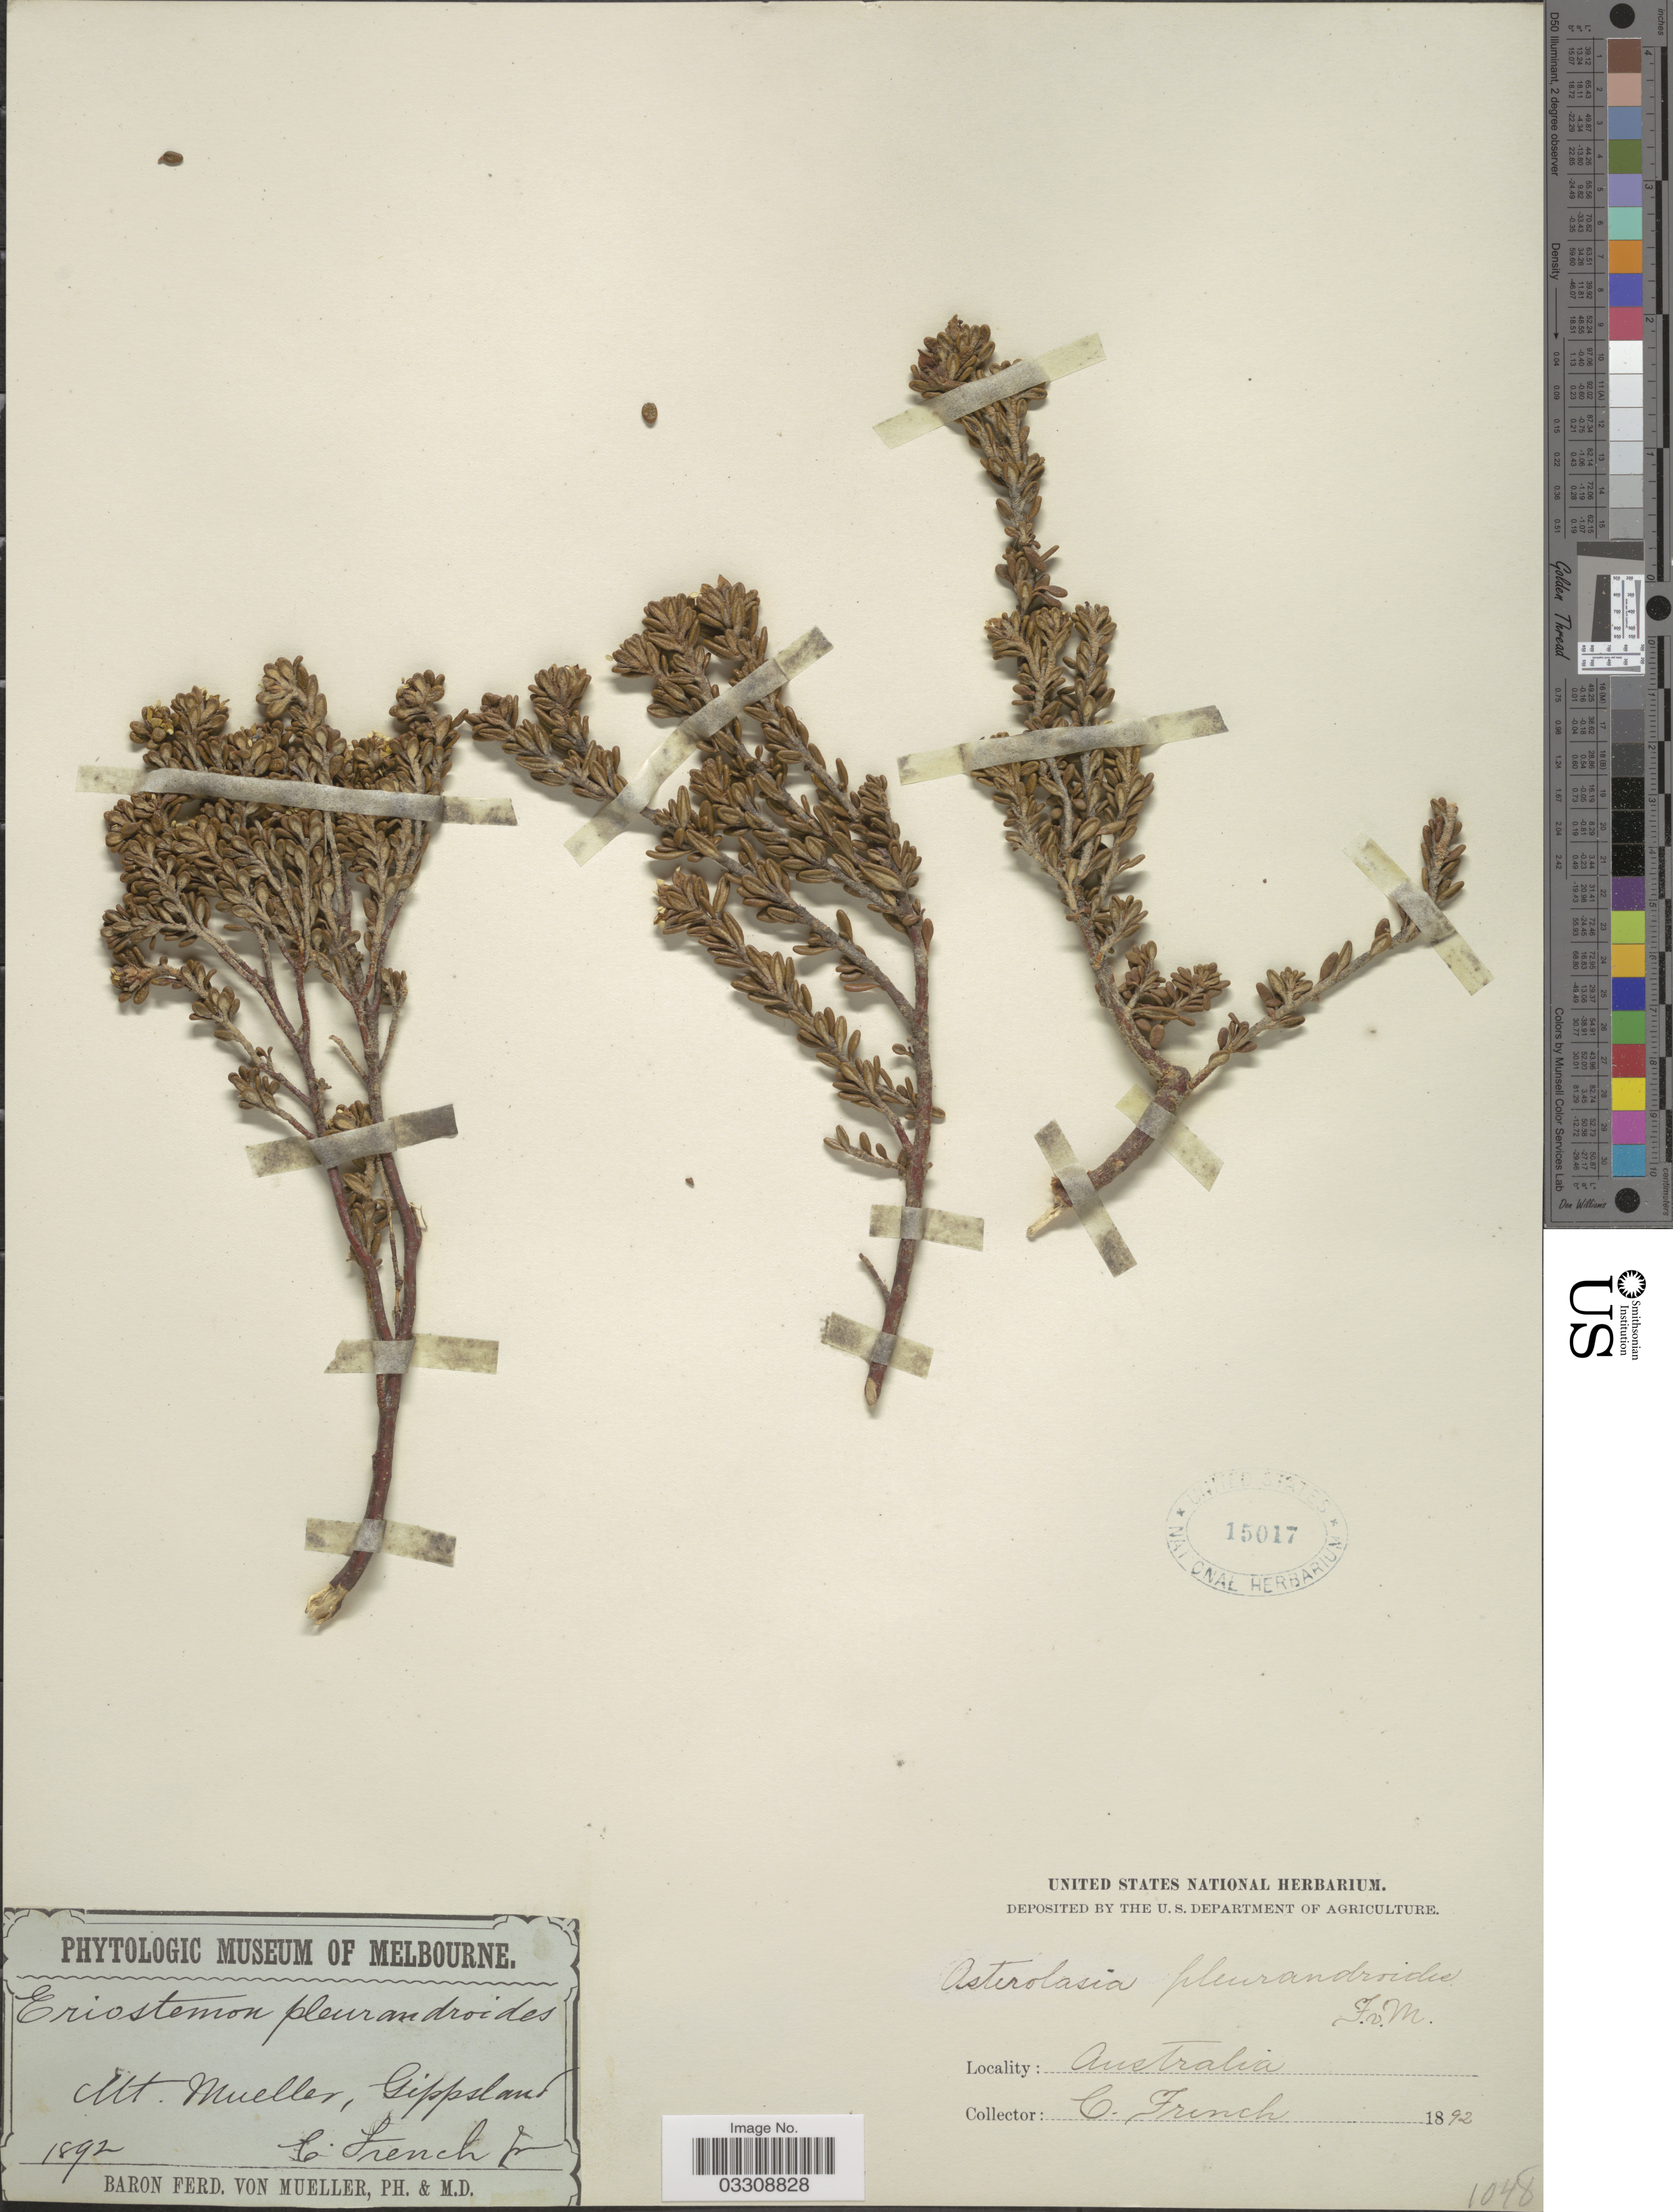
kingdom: Plantae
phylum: Tracheophyta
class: Magnoliopsida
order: Sapindales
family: Rutaceae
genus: Asterolasia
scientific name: Asterolasia pleurandroides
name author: Benth.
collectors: C. French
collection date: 1892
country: Australia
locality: Mt. Mueller, Gippsland.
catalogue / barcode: US 15017